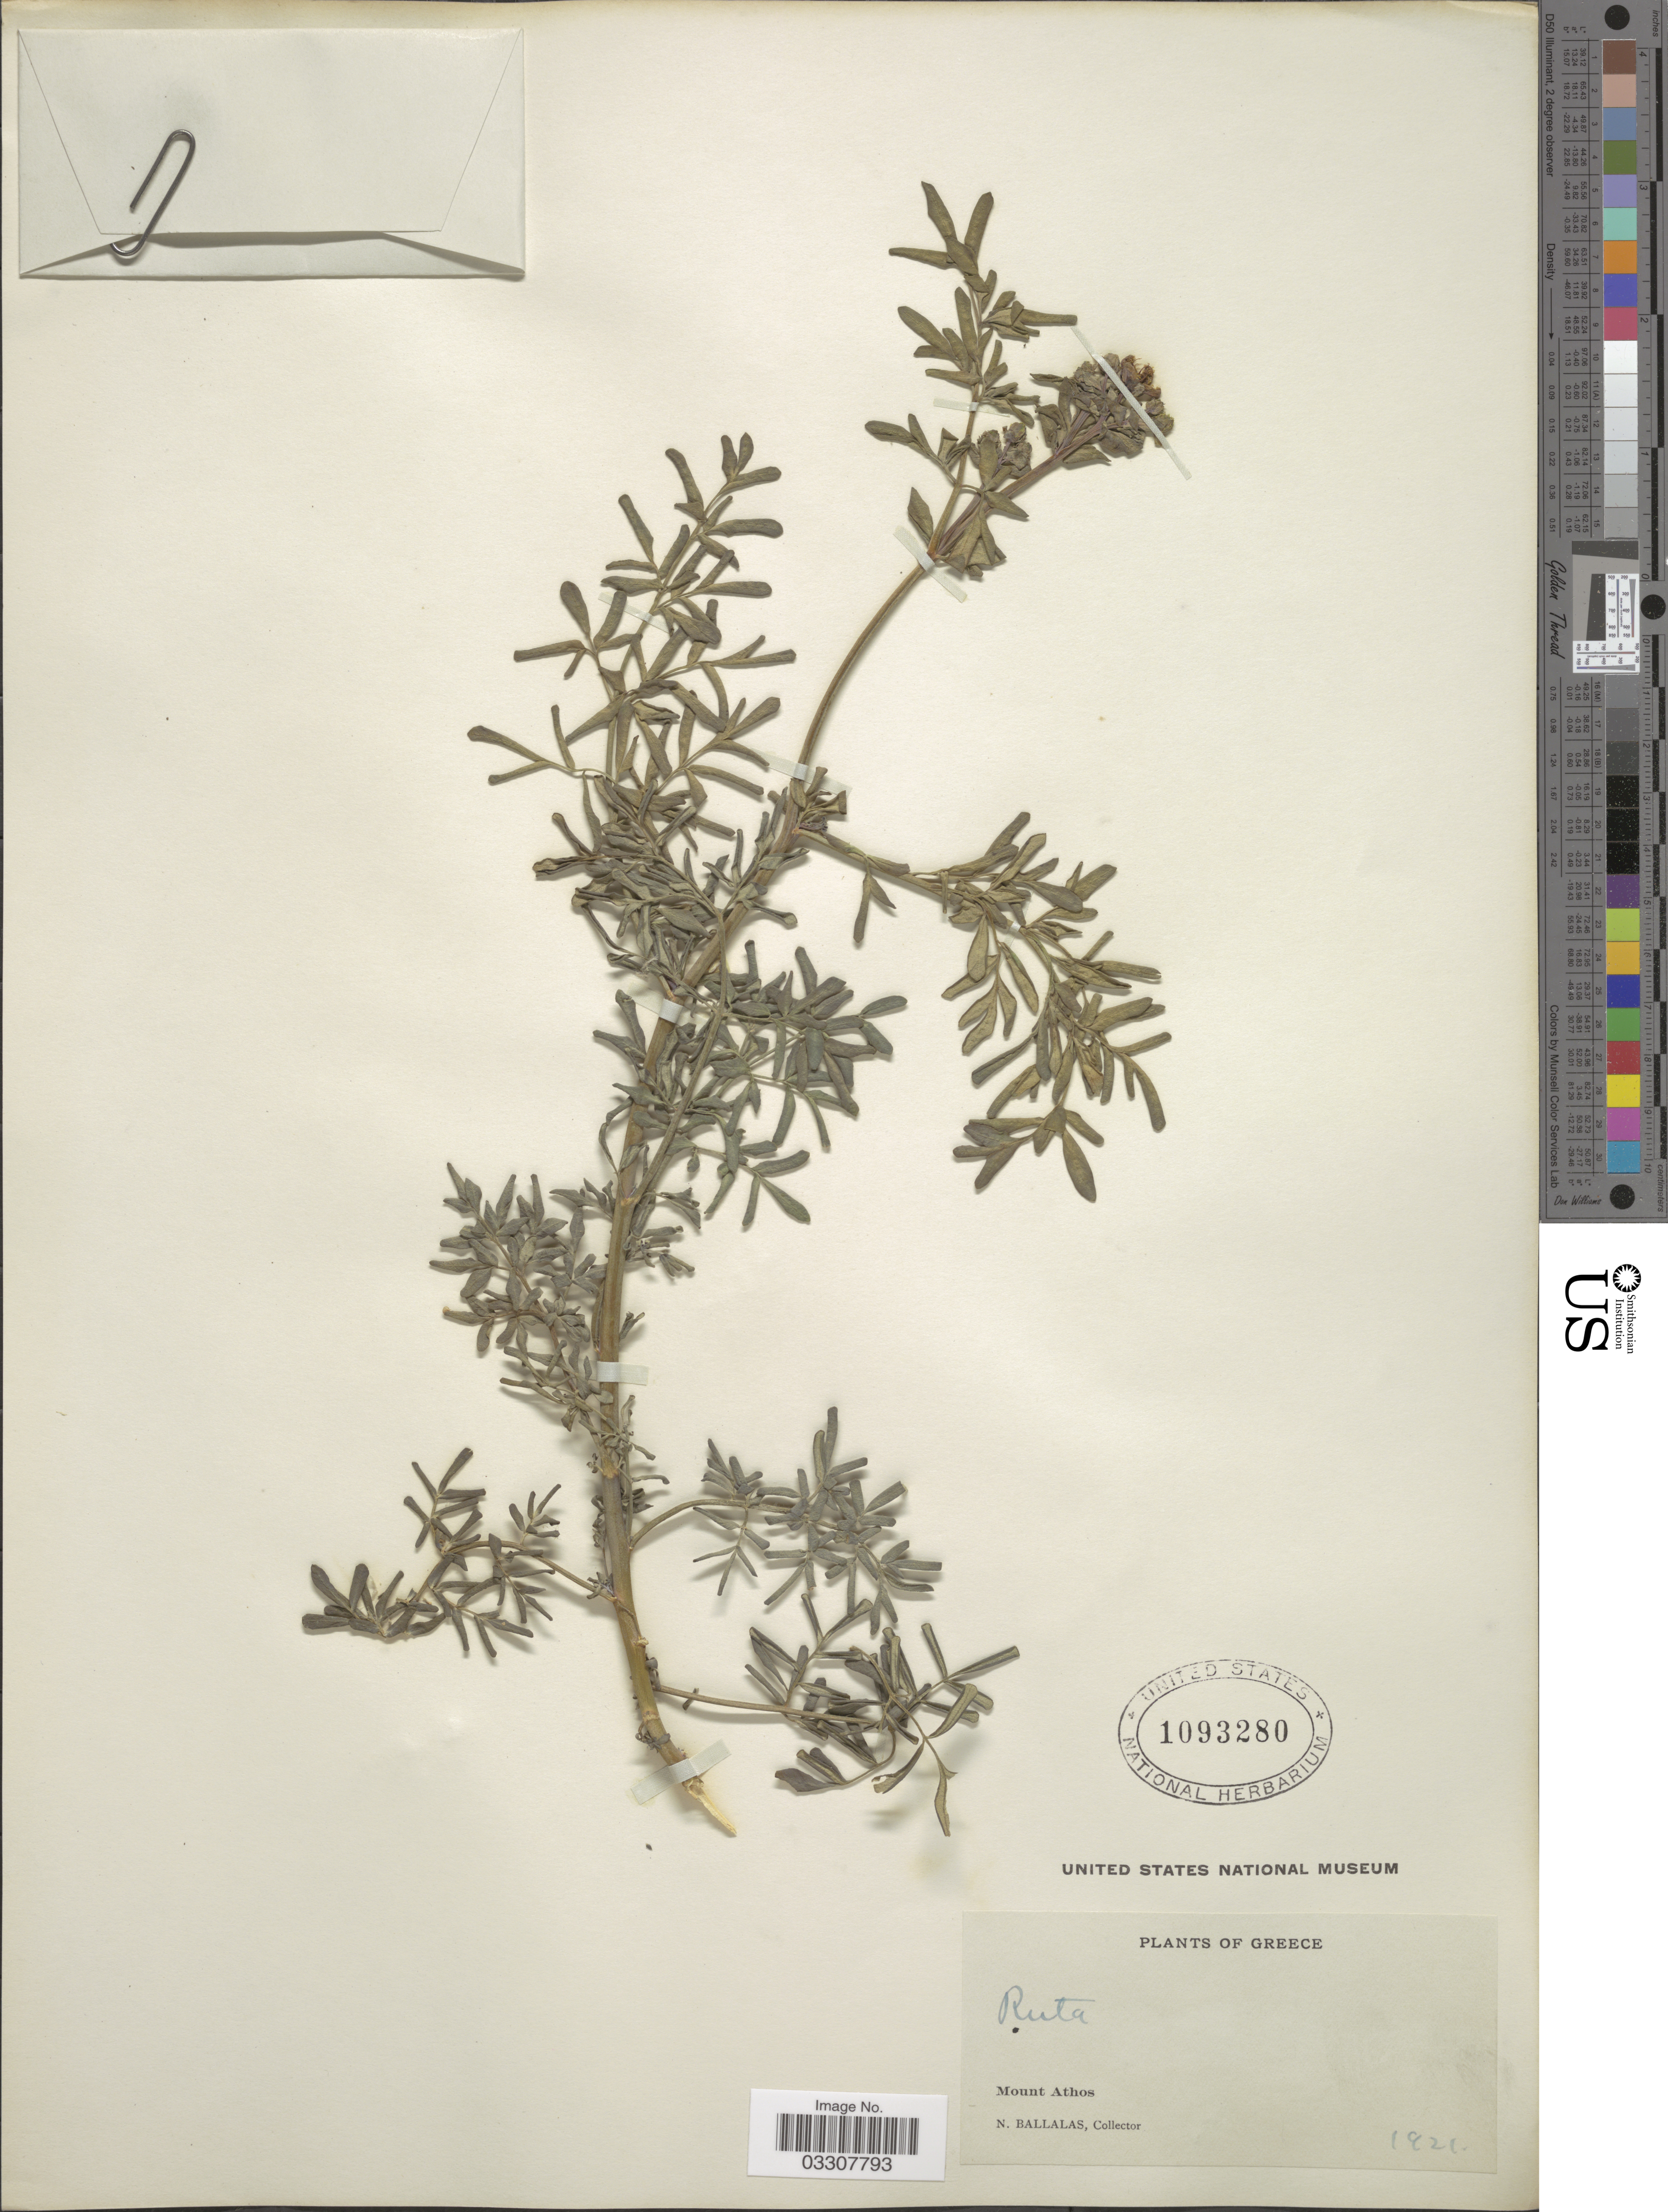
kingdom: Plantae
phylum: Tracheophyta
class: Magnoliopsida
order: Sapindales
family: Rutaceae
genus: Ruta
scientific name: Ruta sp.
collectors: N. Ballalas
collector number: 1921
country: Greece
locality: Mount Athos.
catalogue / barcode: US 1093280